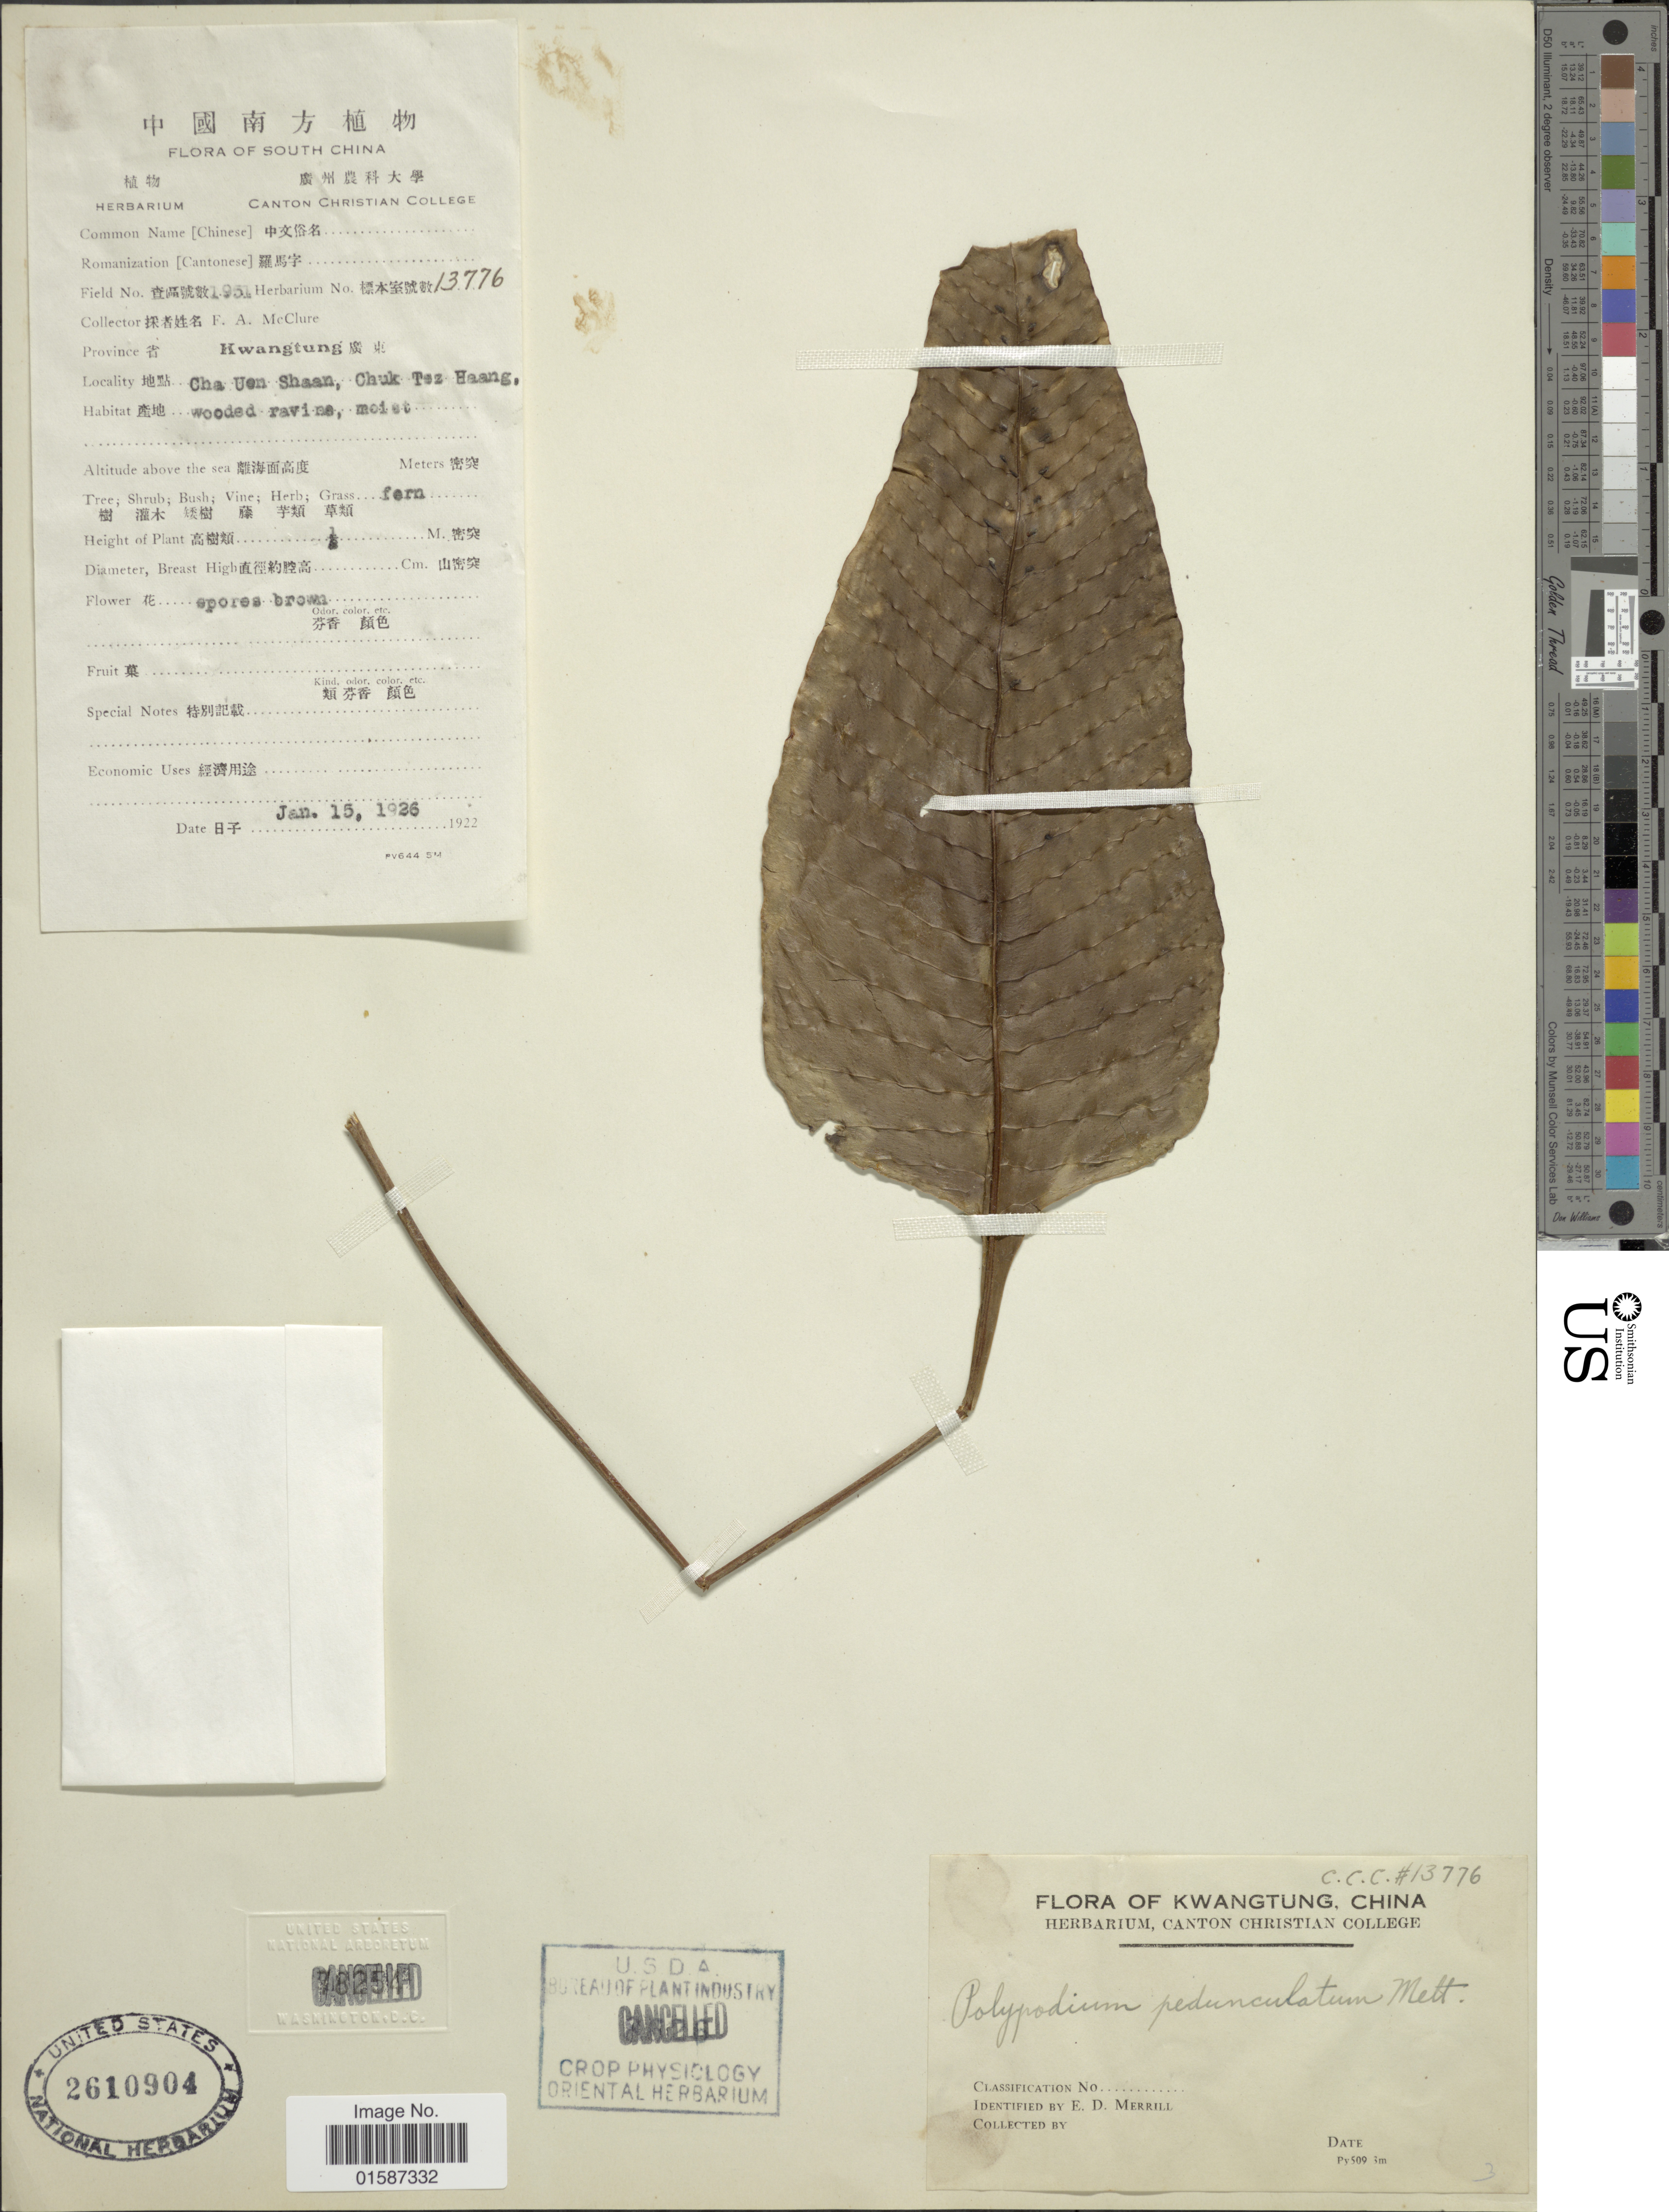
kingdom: Plantae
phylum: Tracheophyta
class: Polypodiopsida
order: Polypodiales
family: Polypodiaceae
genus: Neolepisorus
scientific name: Neolepisorus ovatus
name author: (Bedd.) Ching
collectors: F. A. McClure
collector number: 13776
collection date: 1926-01-15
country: China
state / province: Guangdong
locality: South China, Kwangtung, Cha Uen Shaan, Chuk Tez Haang, wooded ravine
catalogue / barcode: US 2610904